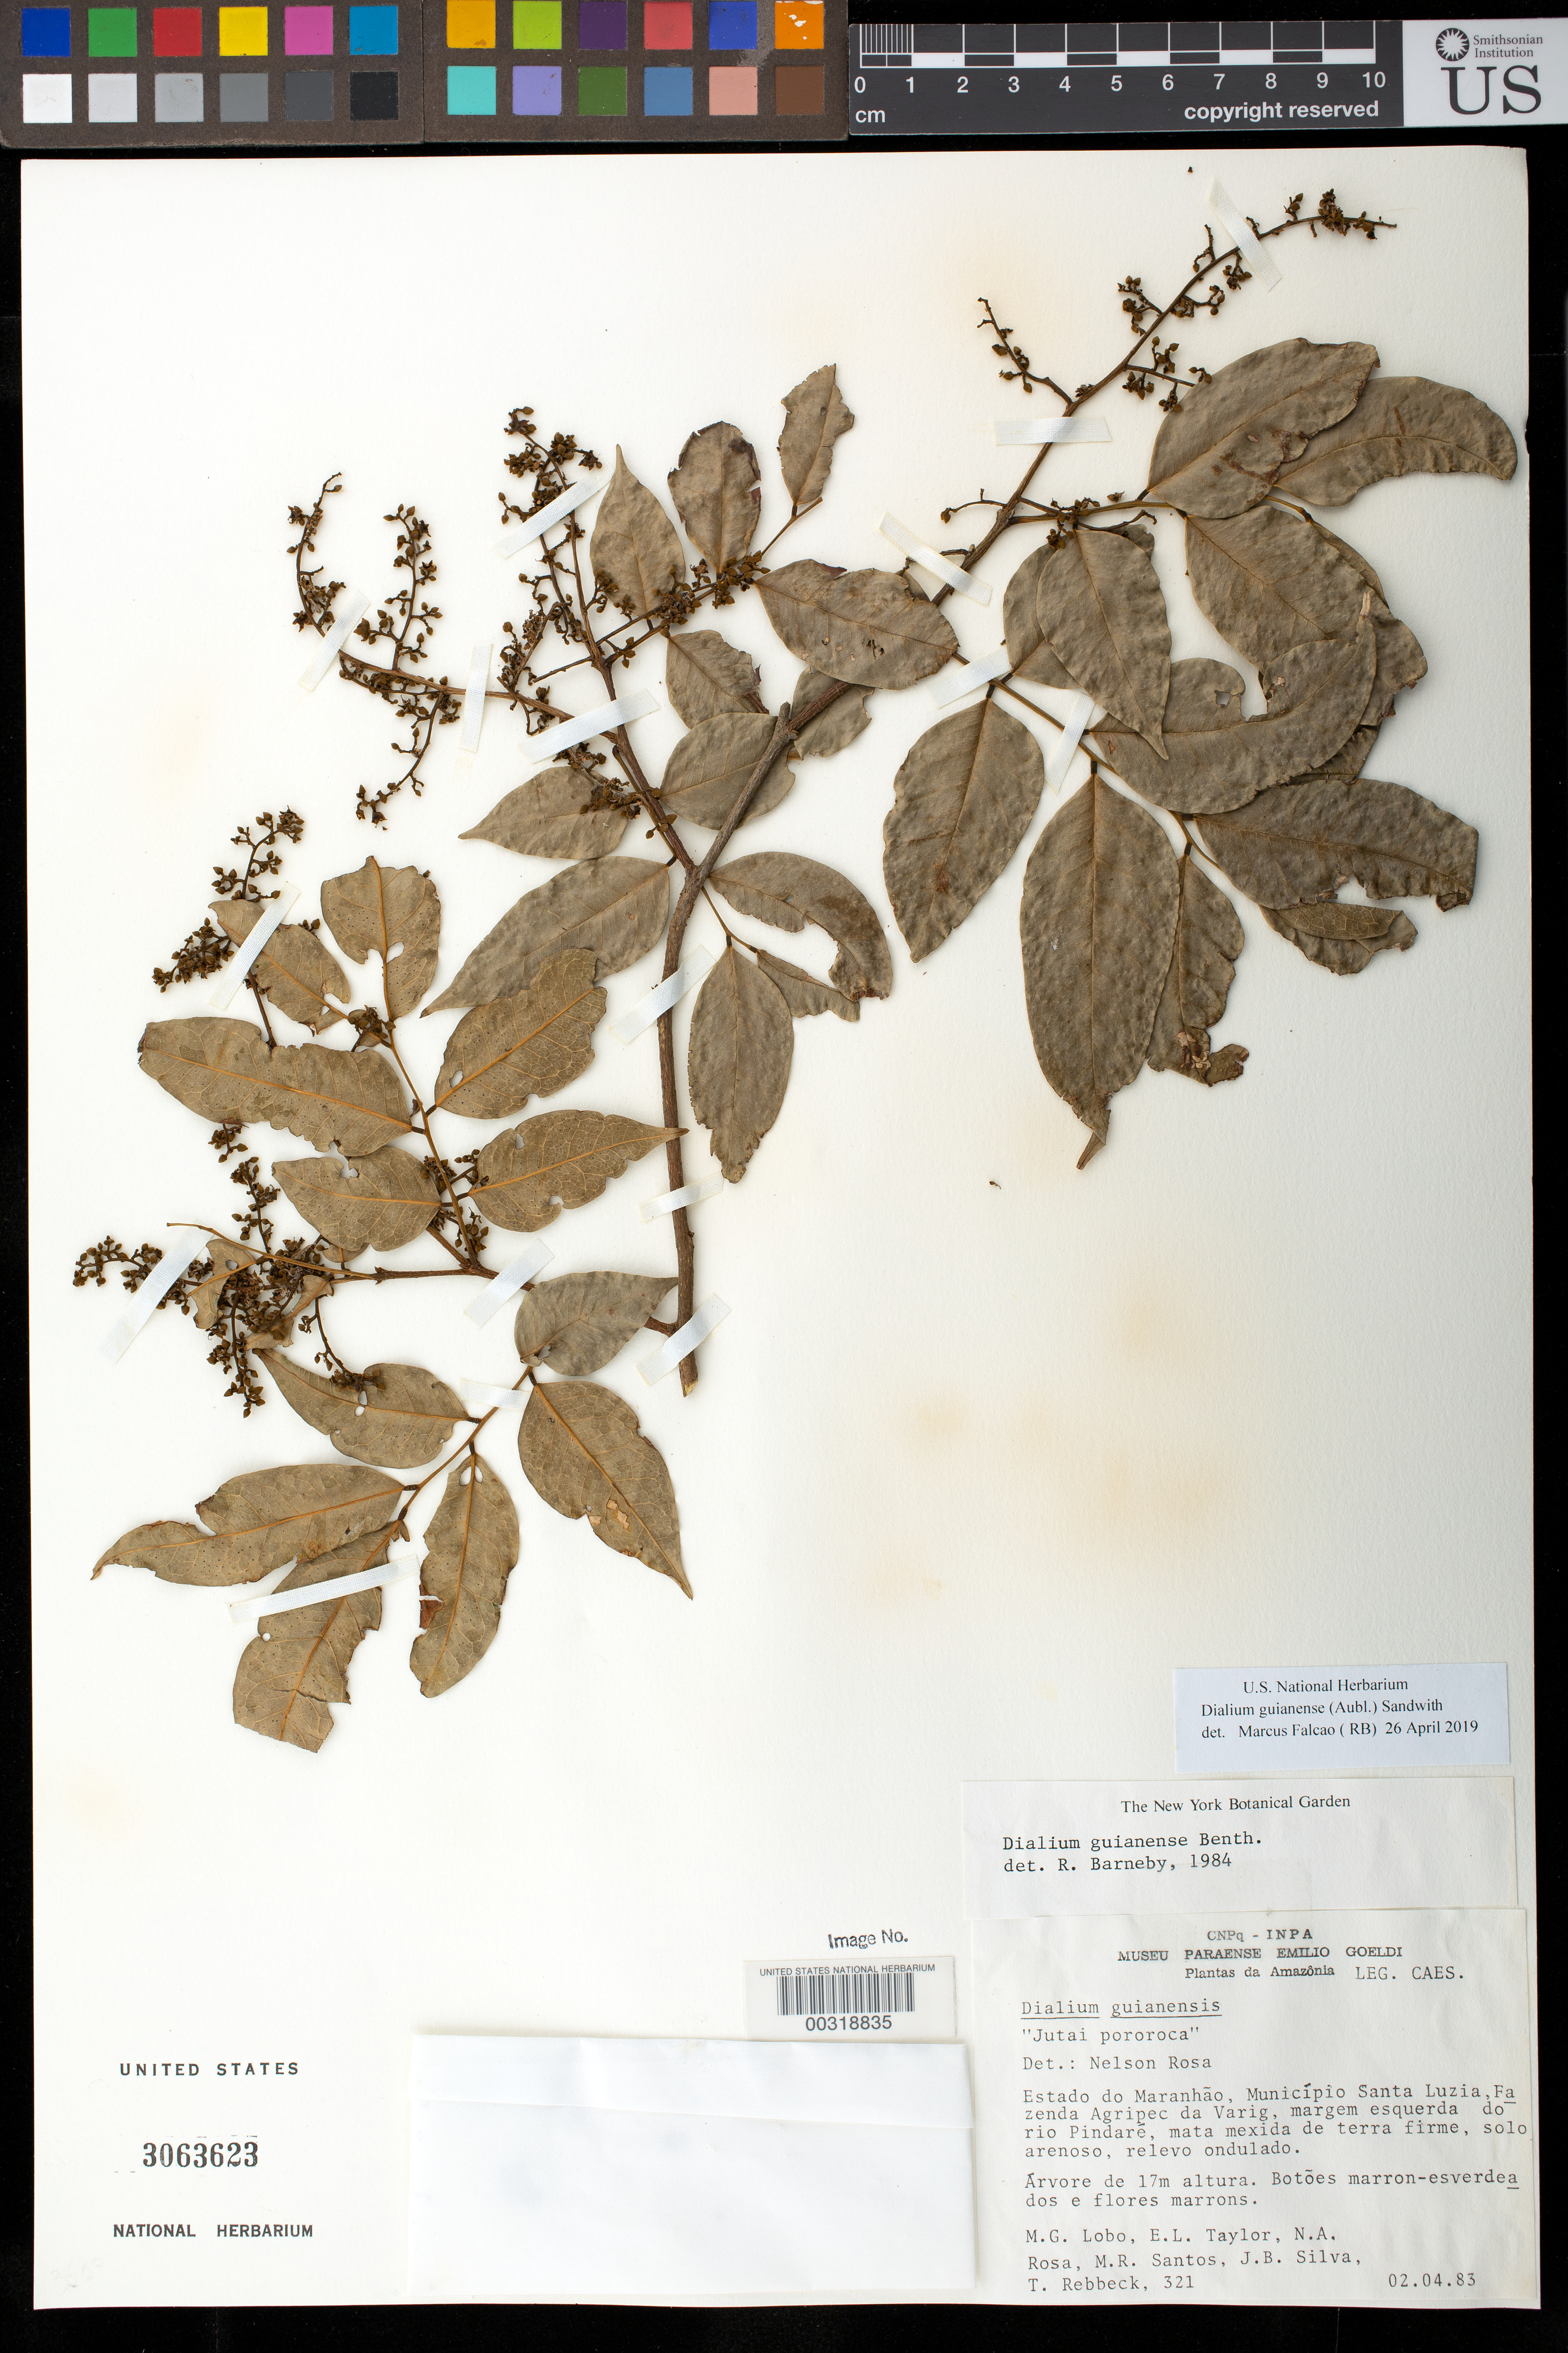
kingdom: Plantae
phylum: Tracheophyta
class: Magnoliopsida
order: Fabales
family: Fabaceae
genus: Dialium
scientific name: Dialium guianense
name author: (Aubl.) Sandwith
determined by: Falcão, Marcus J.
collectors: M. Lobo, E. L. Taylor, N. A. Rosa, M. R. Santos, J. Silva & T. Rebbeck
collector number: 321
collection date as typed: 02 Apr 1983 or 04 Feb 1983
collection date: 1983-02-04 or 1983-04-02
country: Brazil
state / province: Maranhão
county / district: Santa Luzia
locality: Fazenda agripec da varig, left side of rio pindare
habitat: Mixed forest on terra firme, sandy soil, low undulations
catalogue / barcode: US 3063623